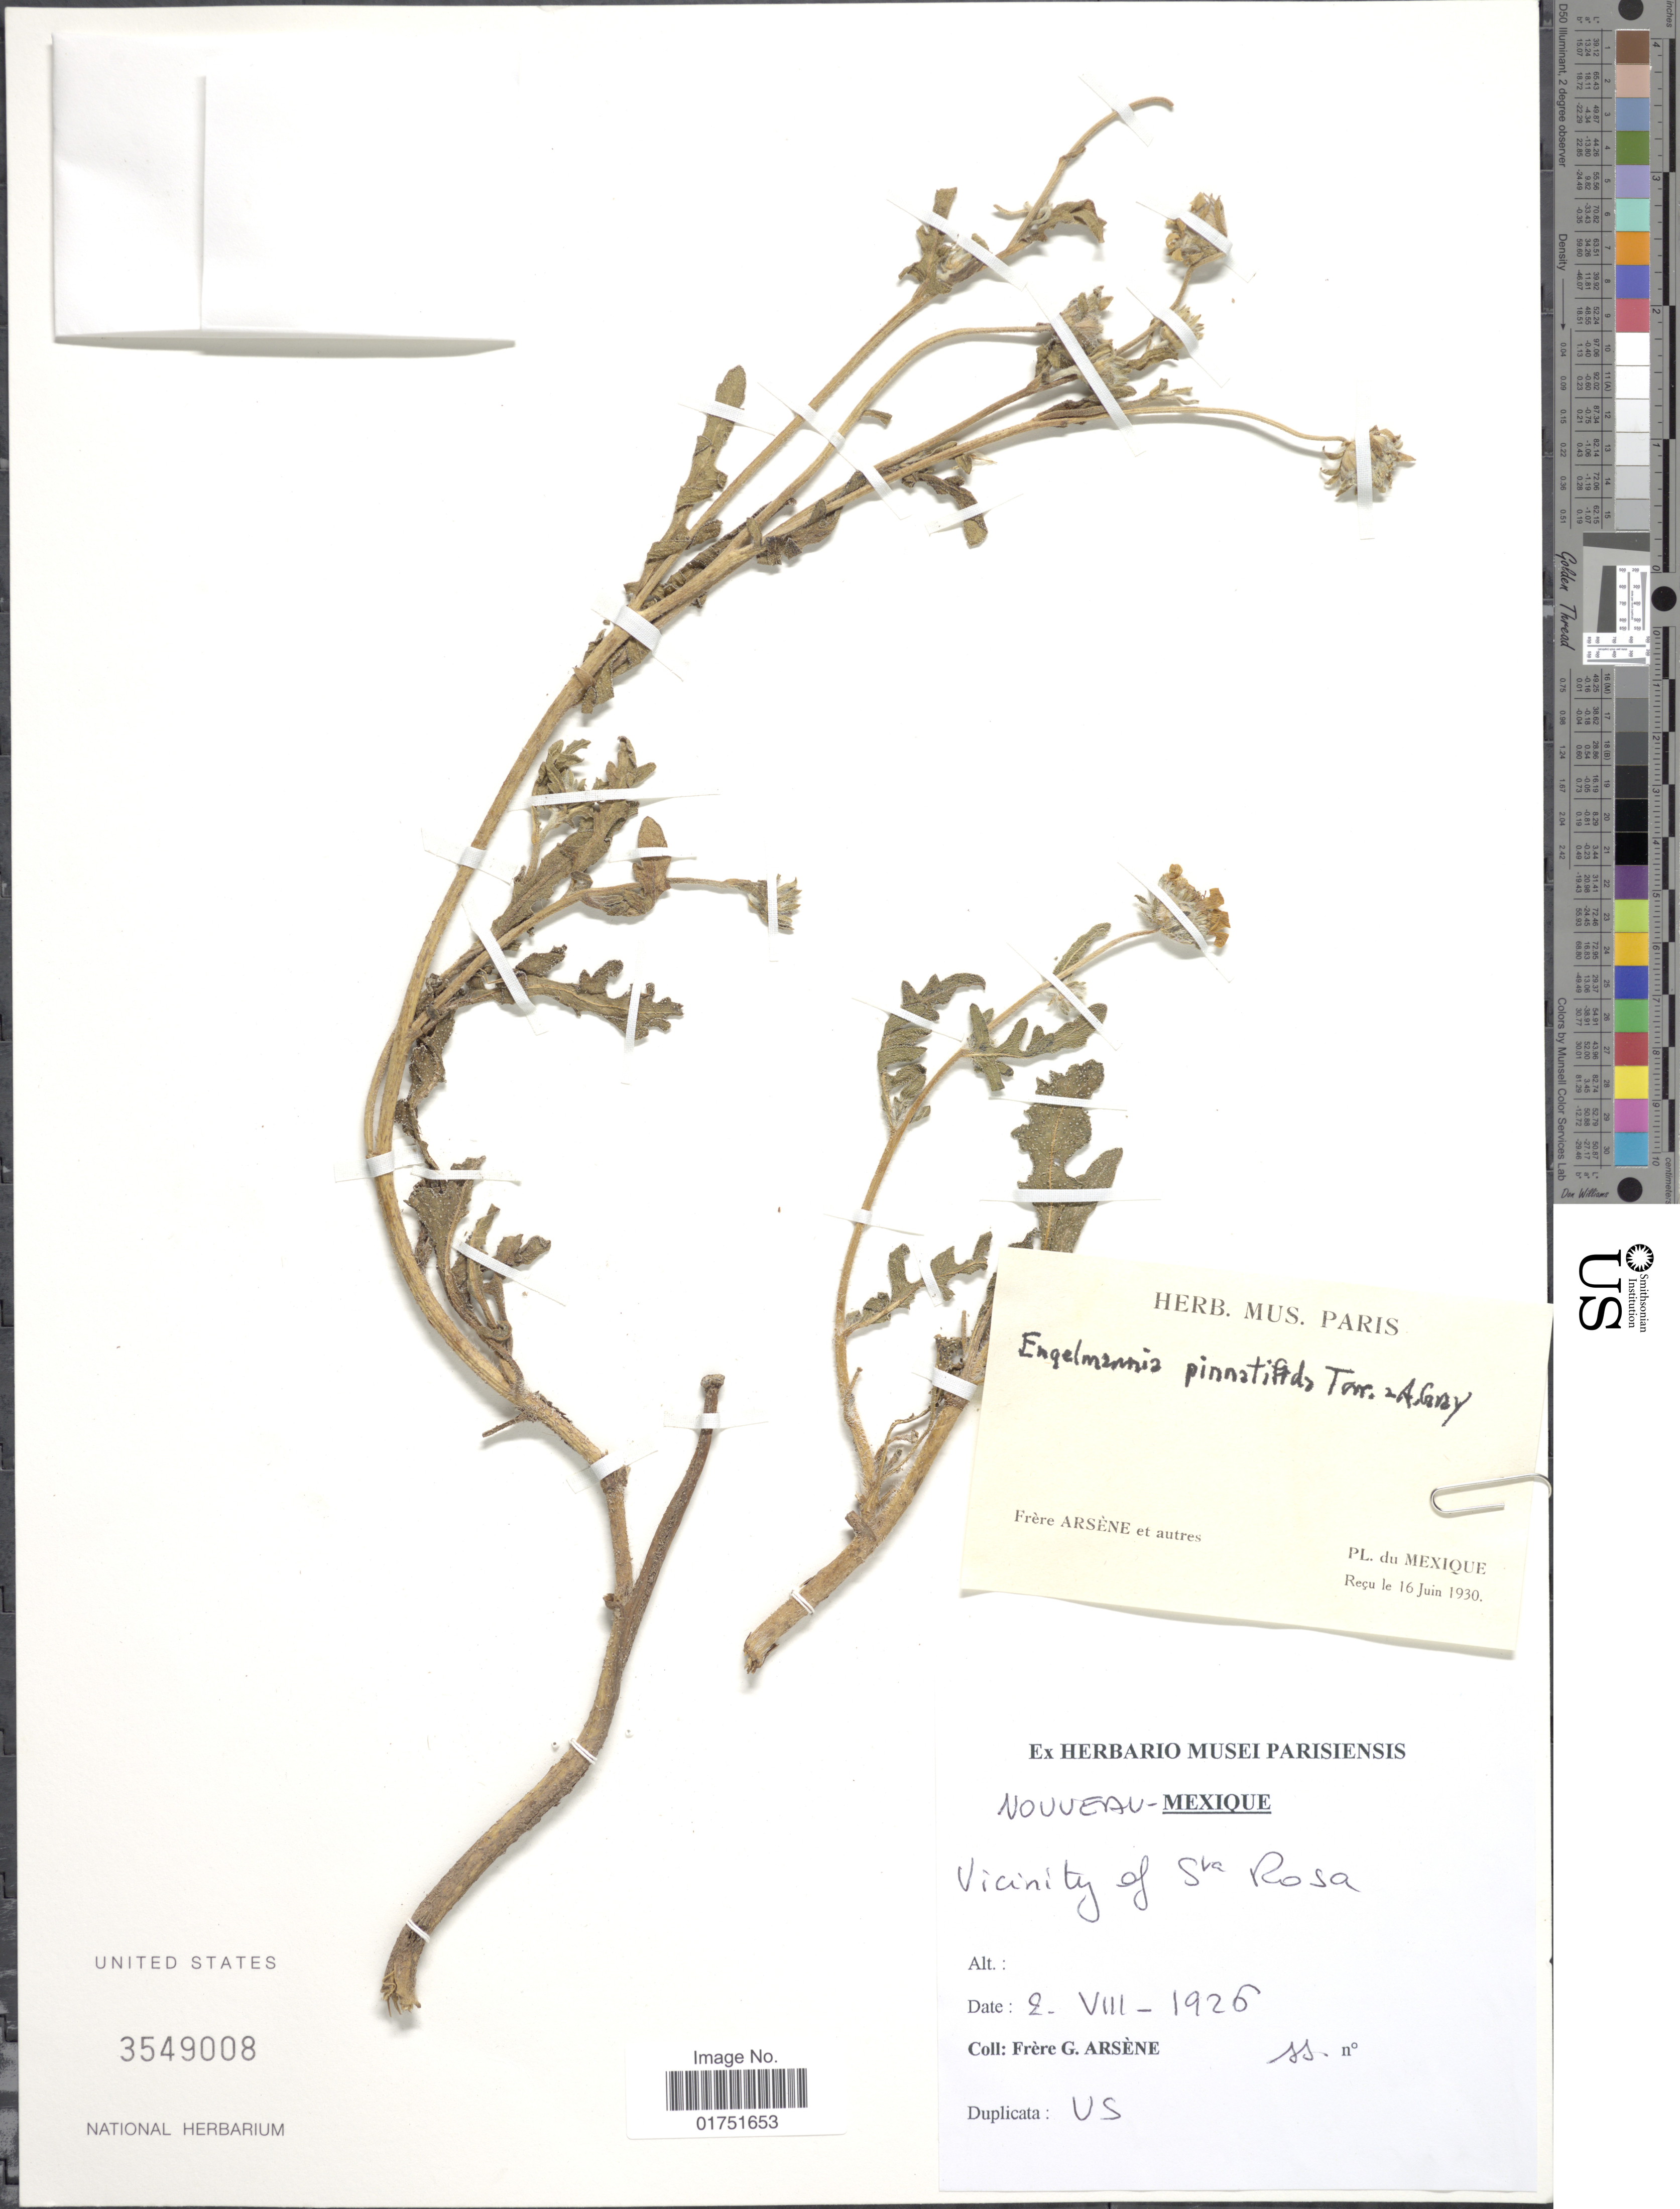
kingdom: Plantae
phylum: Tracheophyta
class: Magnoliopsida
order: Asterales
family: Asteraceae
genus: Engelmannia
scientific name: Engelmannia pinnatifida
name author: Torr. & A. Gray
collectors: Bro. G. Arsène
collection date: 1926-08-02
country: United States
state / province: New Mexico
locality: Nouveau-Mexique, Vicinity of Sta. Rosa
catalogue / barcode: US 3549008